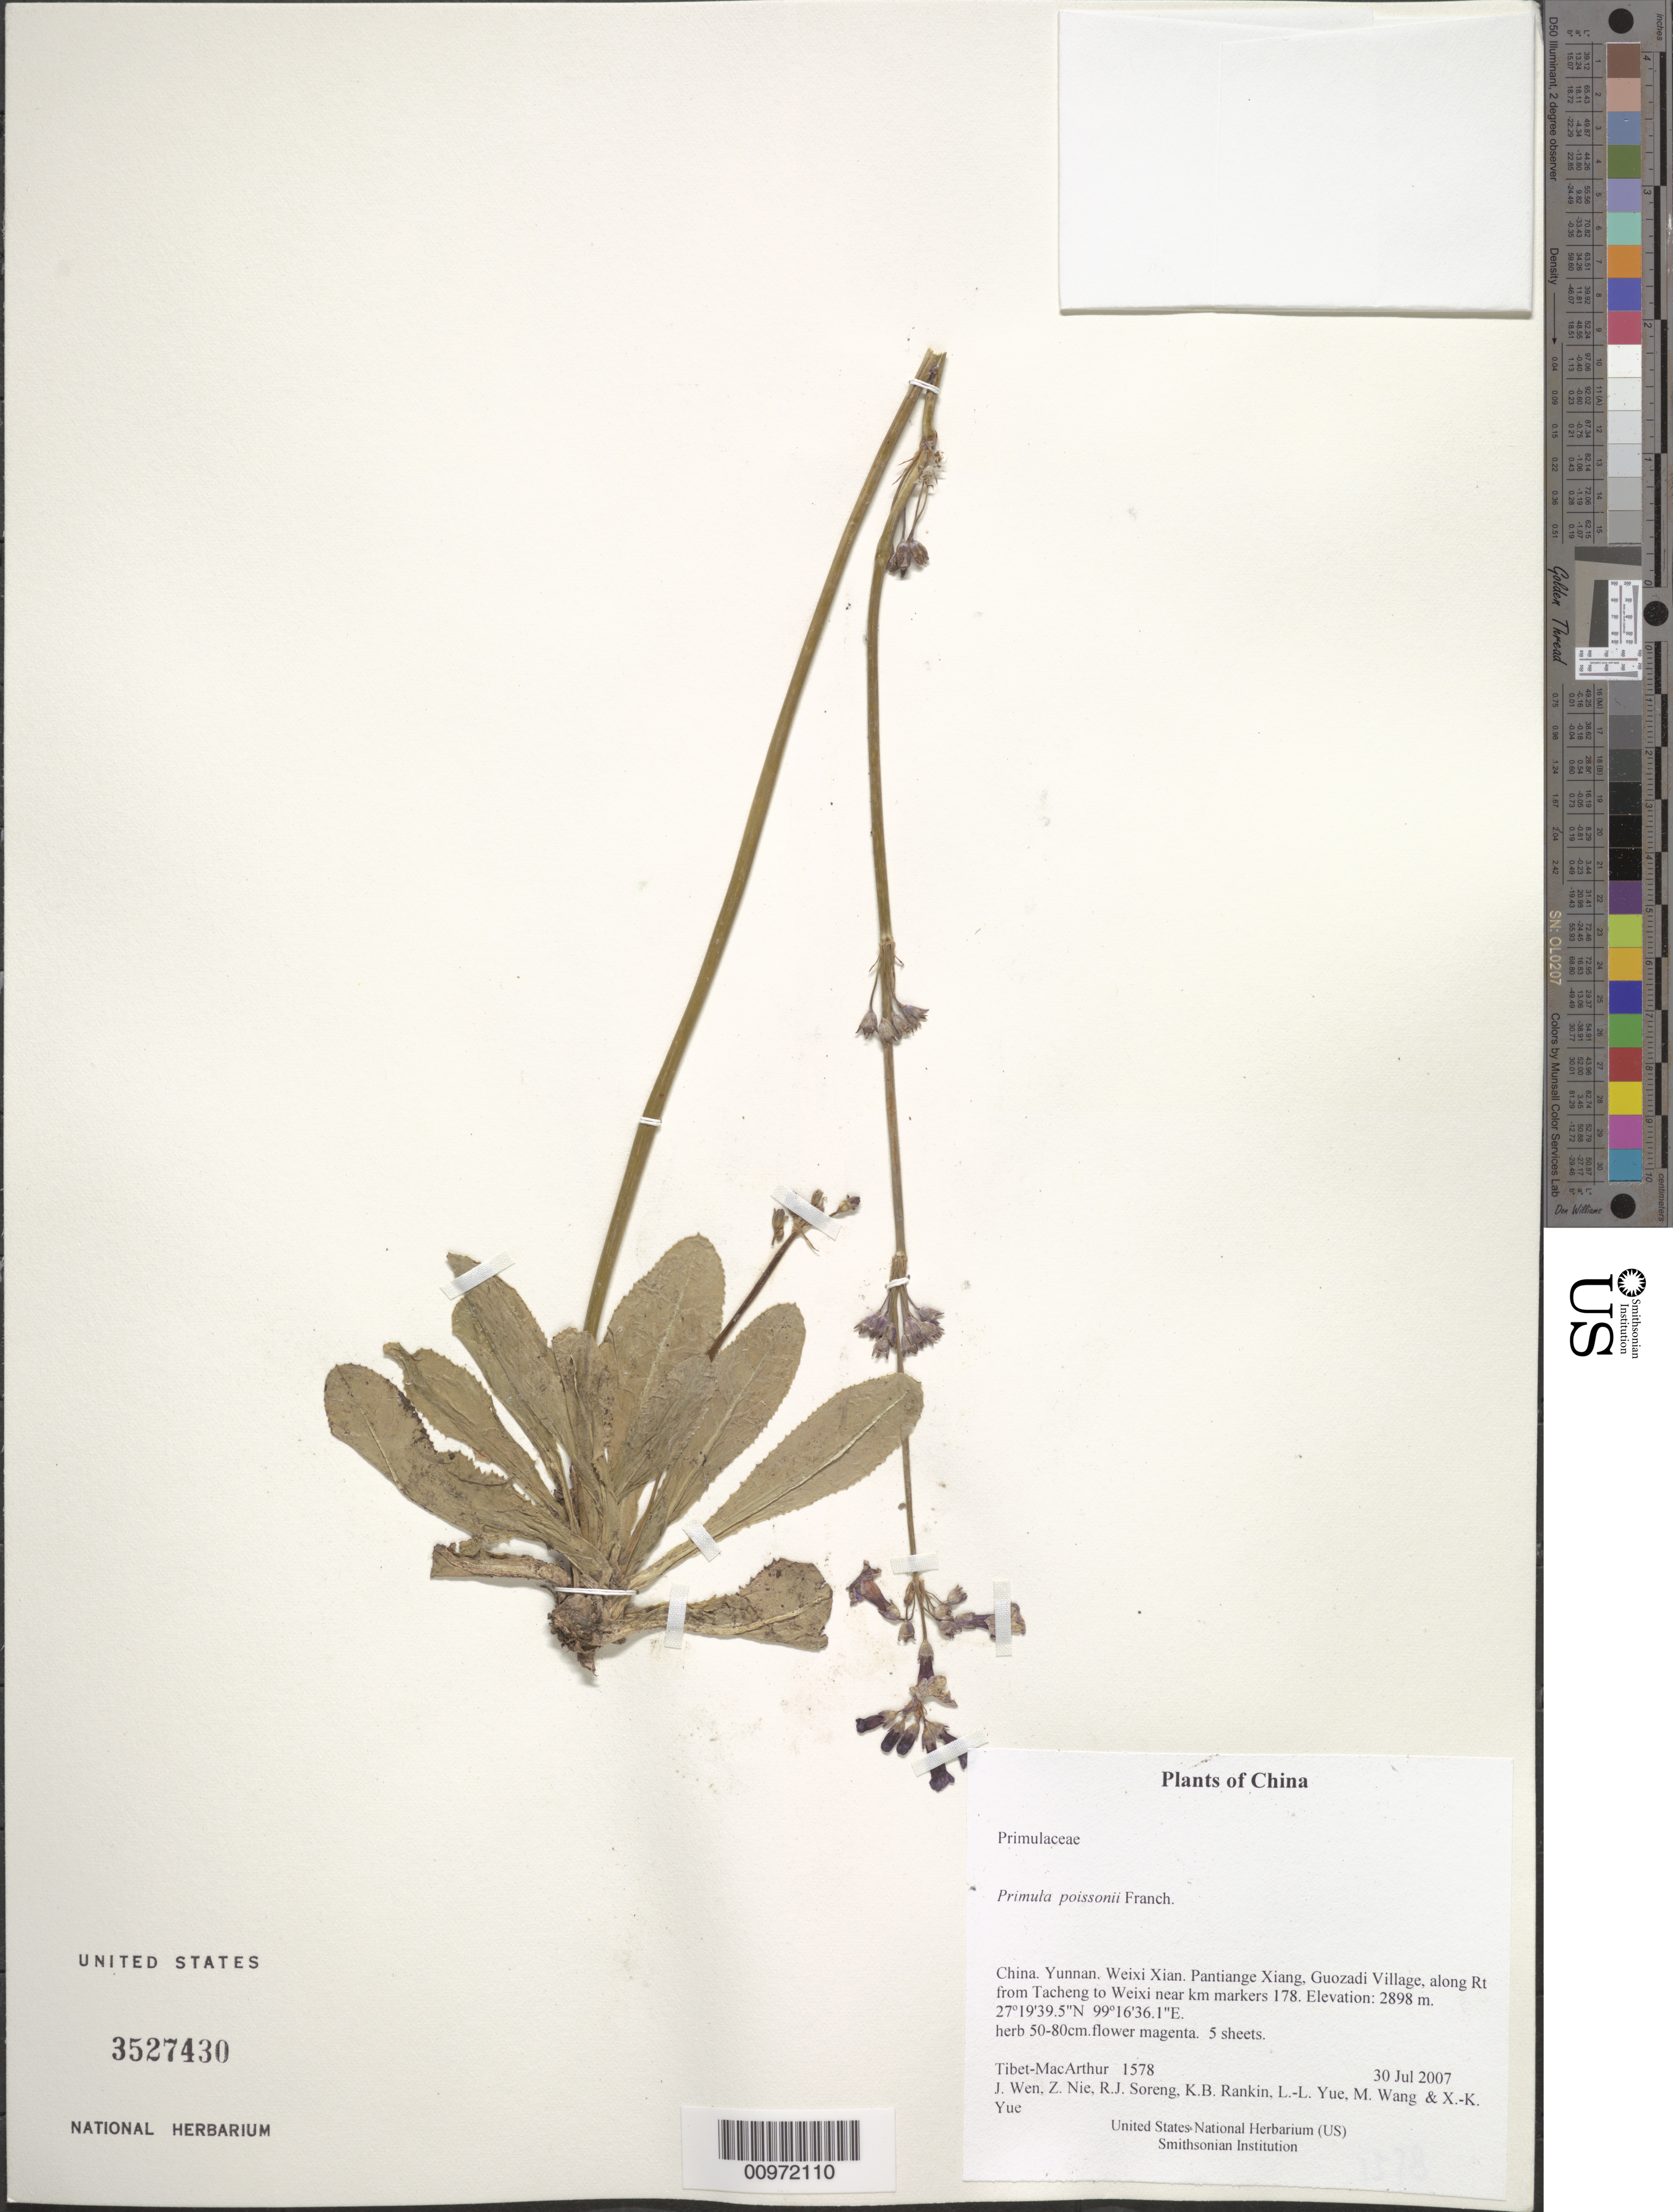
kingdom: Plantae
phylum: Tracheophyta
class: Magnoliopsida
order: Ericales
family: Primulaceae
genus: Primula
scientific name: Primula poissonii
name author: Franch.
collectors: Tibet-MacArthur, J. Wen, Z. Nie, R. J. Soreng, K. Rankin, L. Yue, M. Wang & X. Yue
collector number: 1578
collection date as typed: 30 Jul 2007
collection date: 2007-07-30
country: China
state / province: Yunnan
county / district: Weixi Xian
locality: Pantiange Xiang, Guozadi Village, along Rt from Tacheng to Weixi near km markers 178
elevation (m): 2898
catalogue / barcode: US 3527430